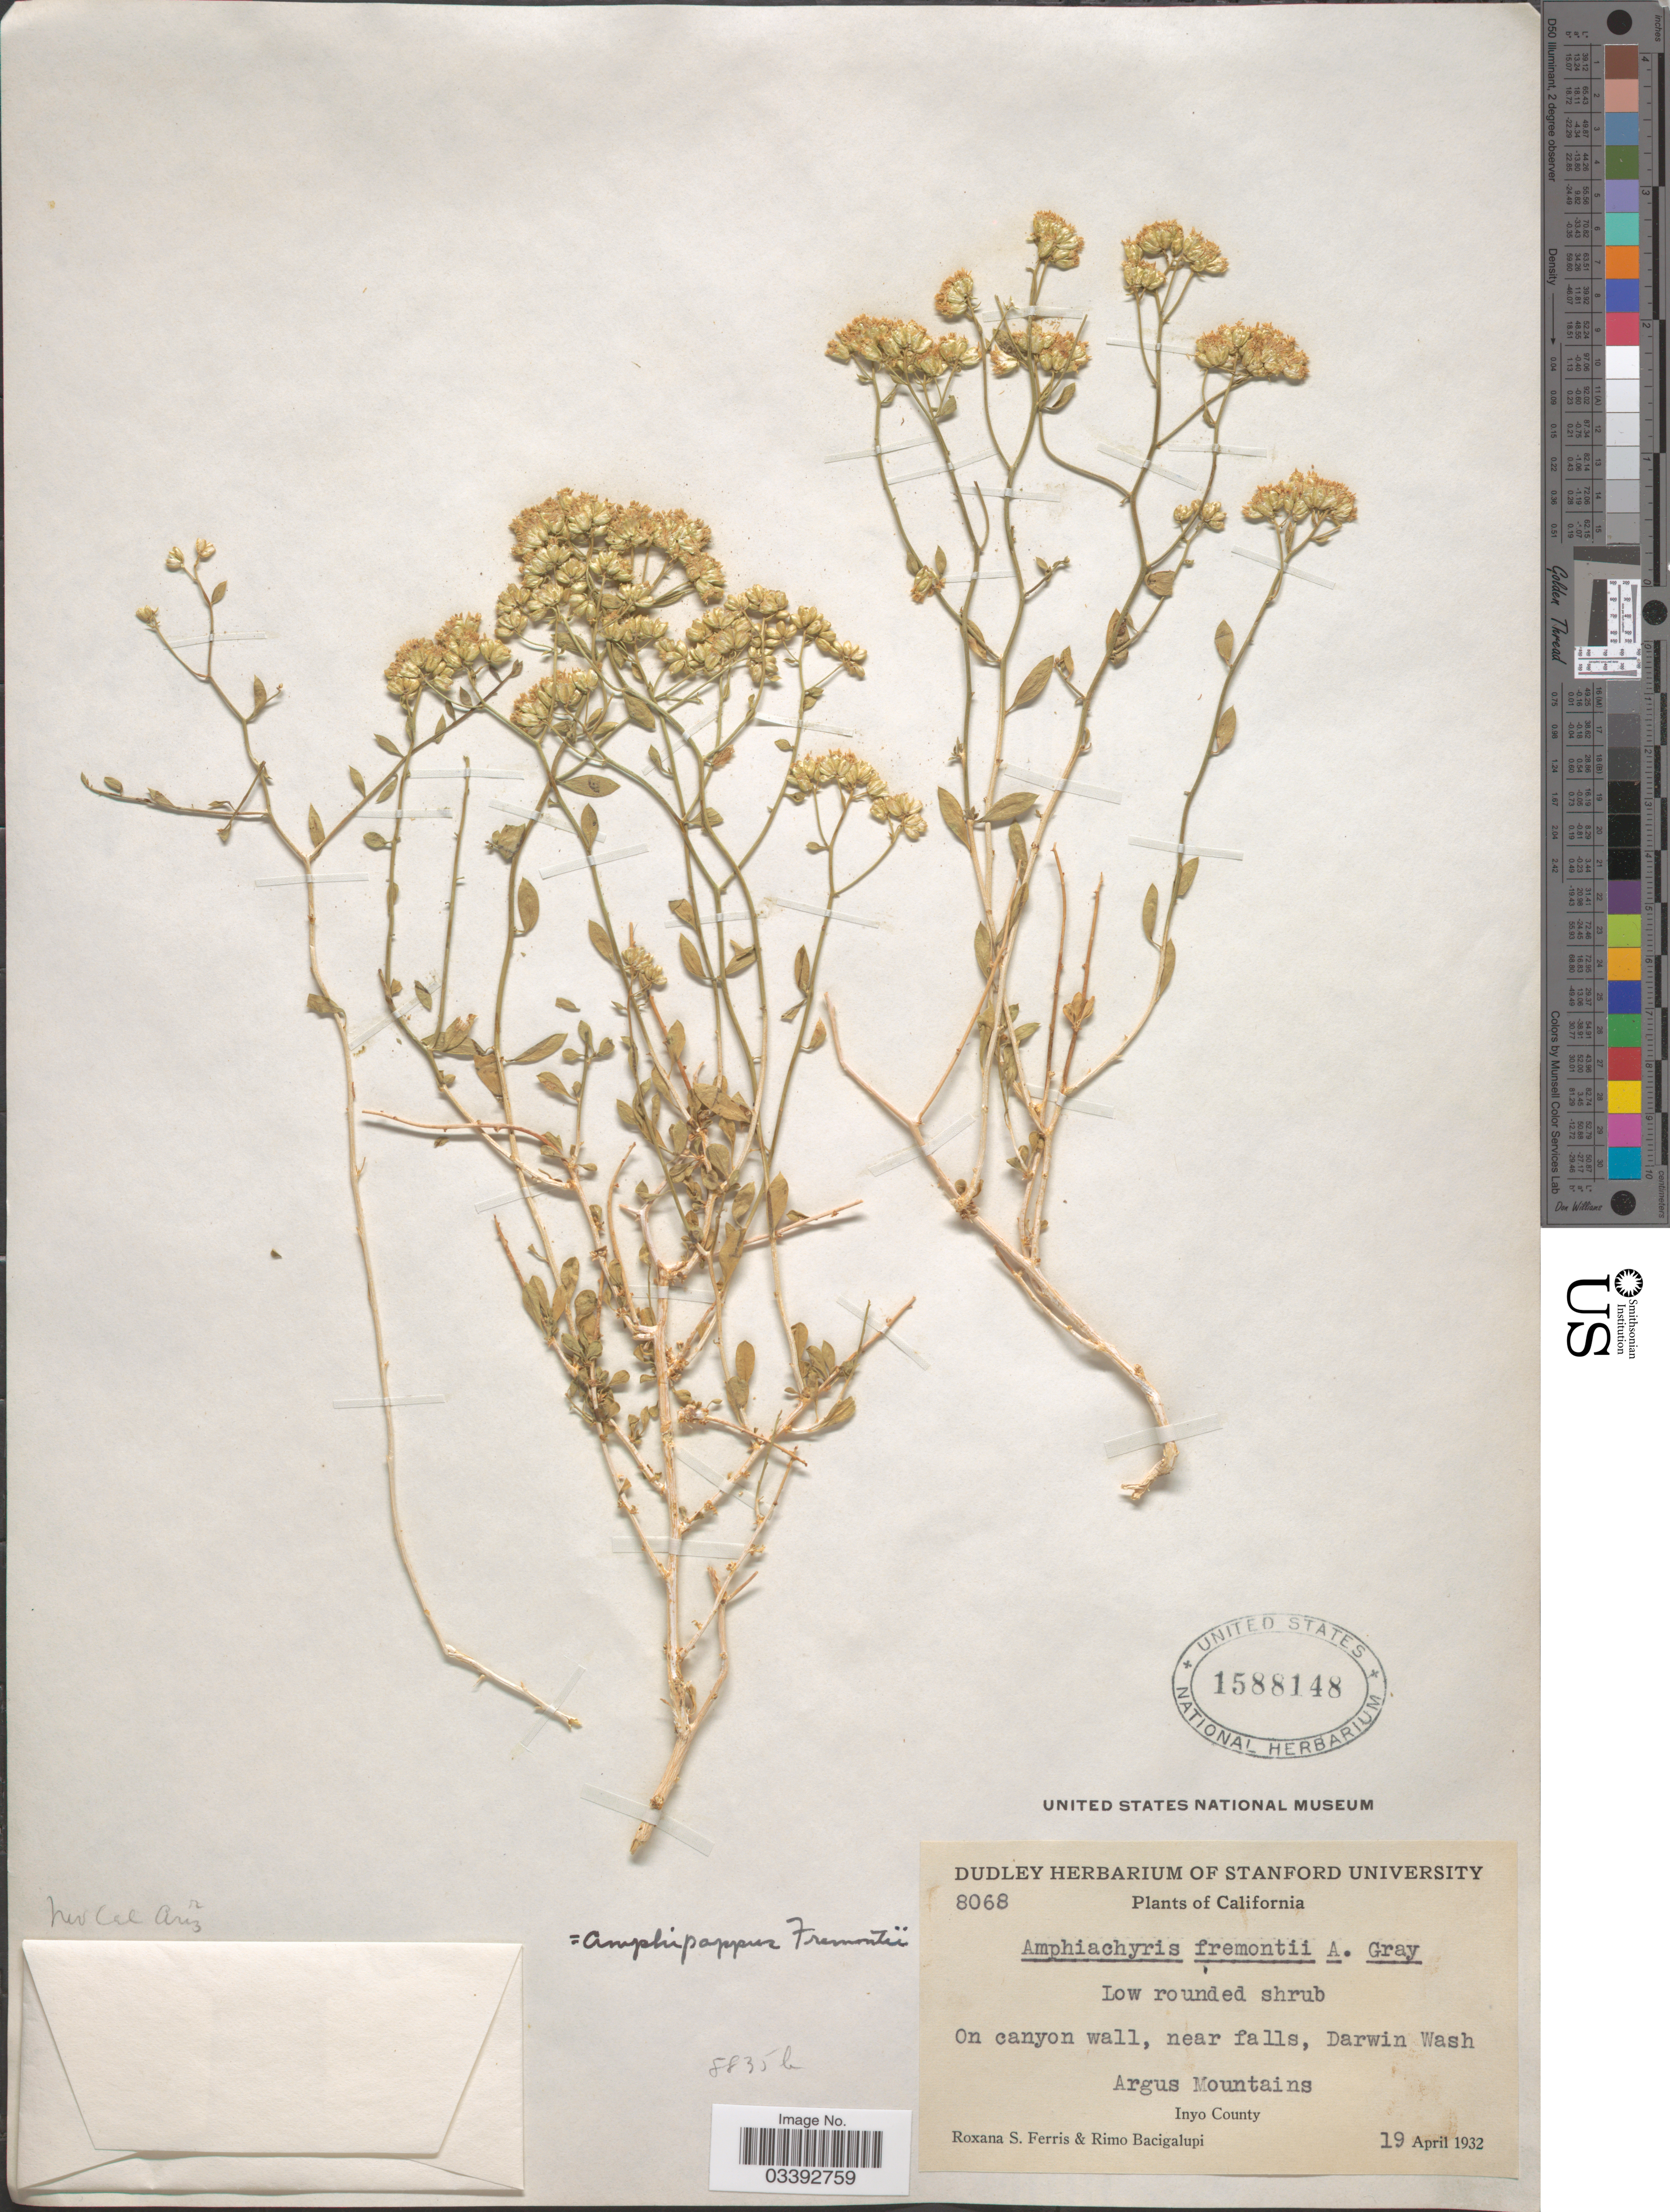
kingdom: Plantae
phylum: Tracheophyta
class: Magnoliopsida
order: Asterales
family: Asteraceae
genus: Amphipappus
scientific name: Amphipappus fremontii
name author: Torr. & A. Gray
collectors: R. S. Ferris & R. Bacigalupi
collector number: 8068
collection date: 1932-04-19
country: United States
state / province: California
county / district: Inyo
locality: On canyon wall, near falls, Darwin Wash. Argus Mountains. Inyo County.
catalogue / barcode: US 1588148